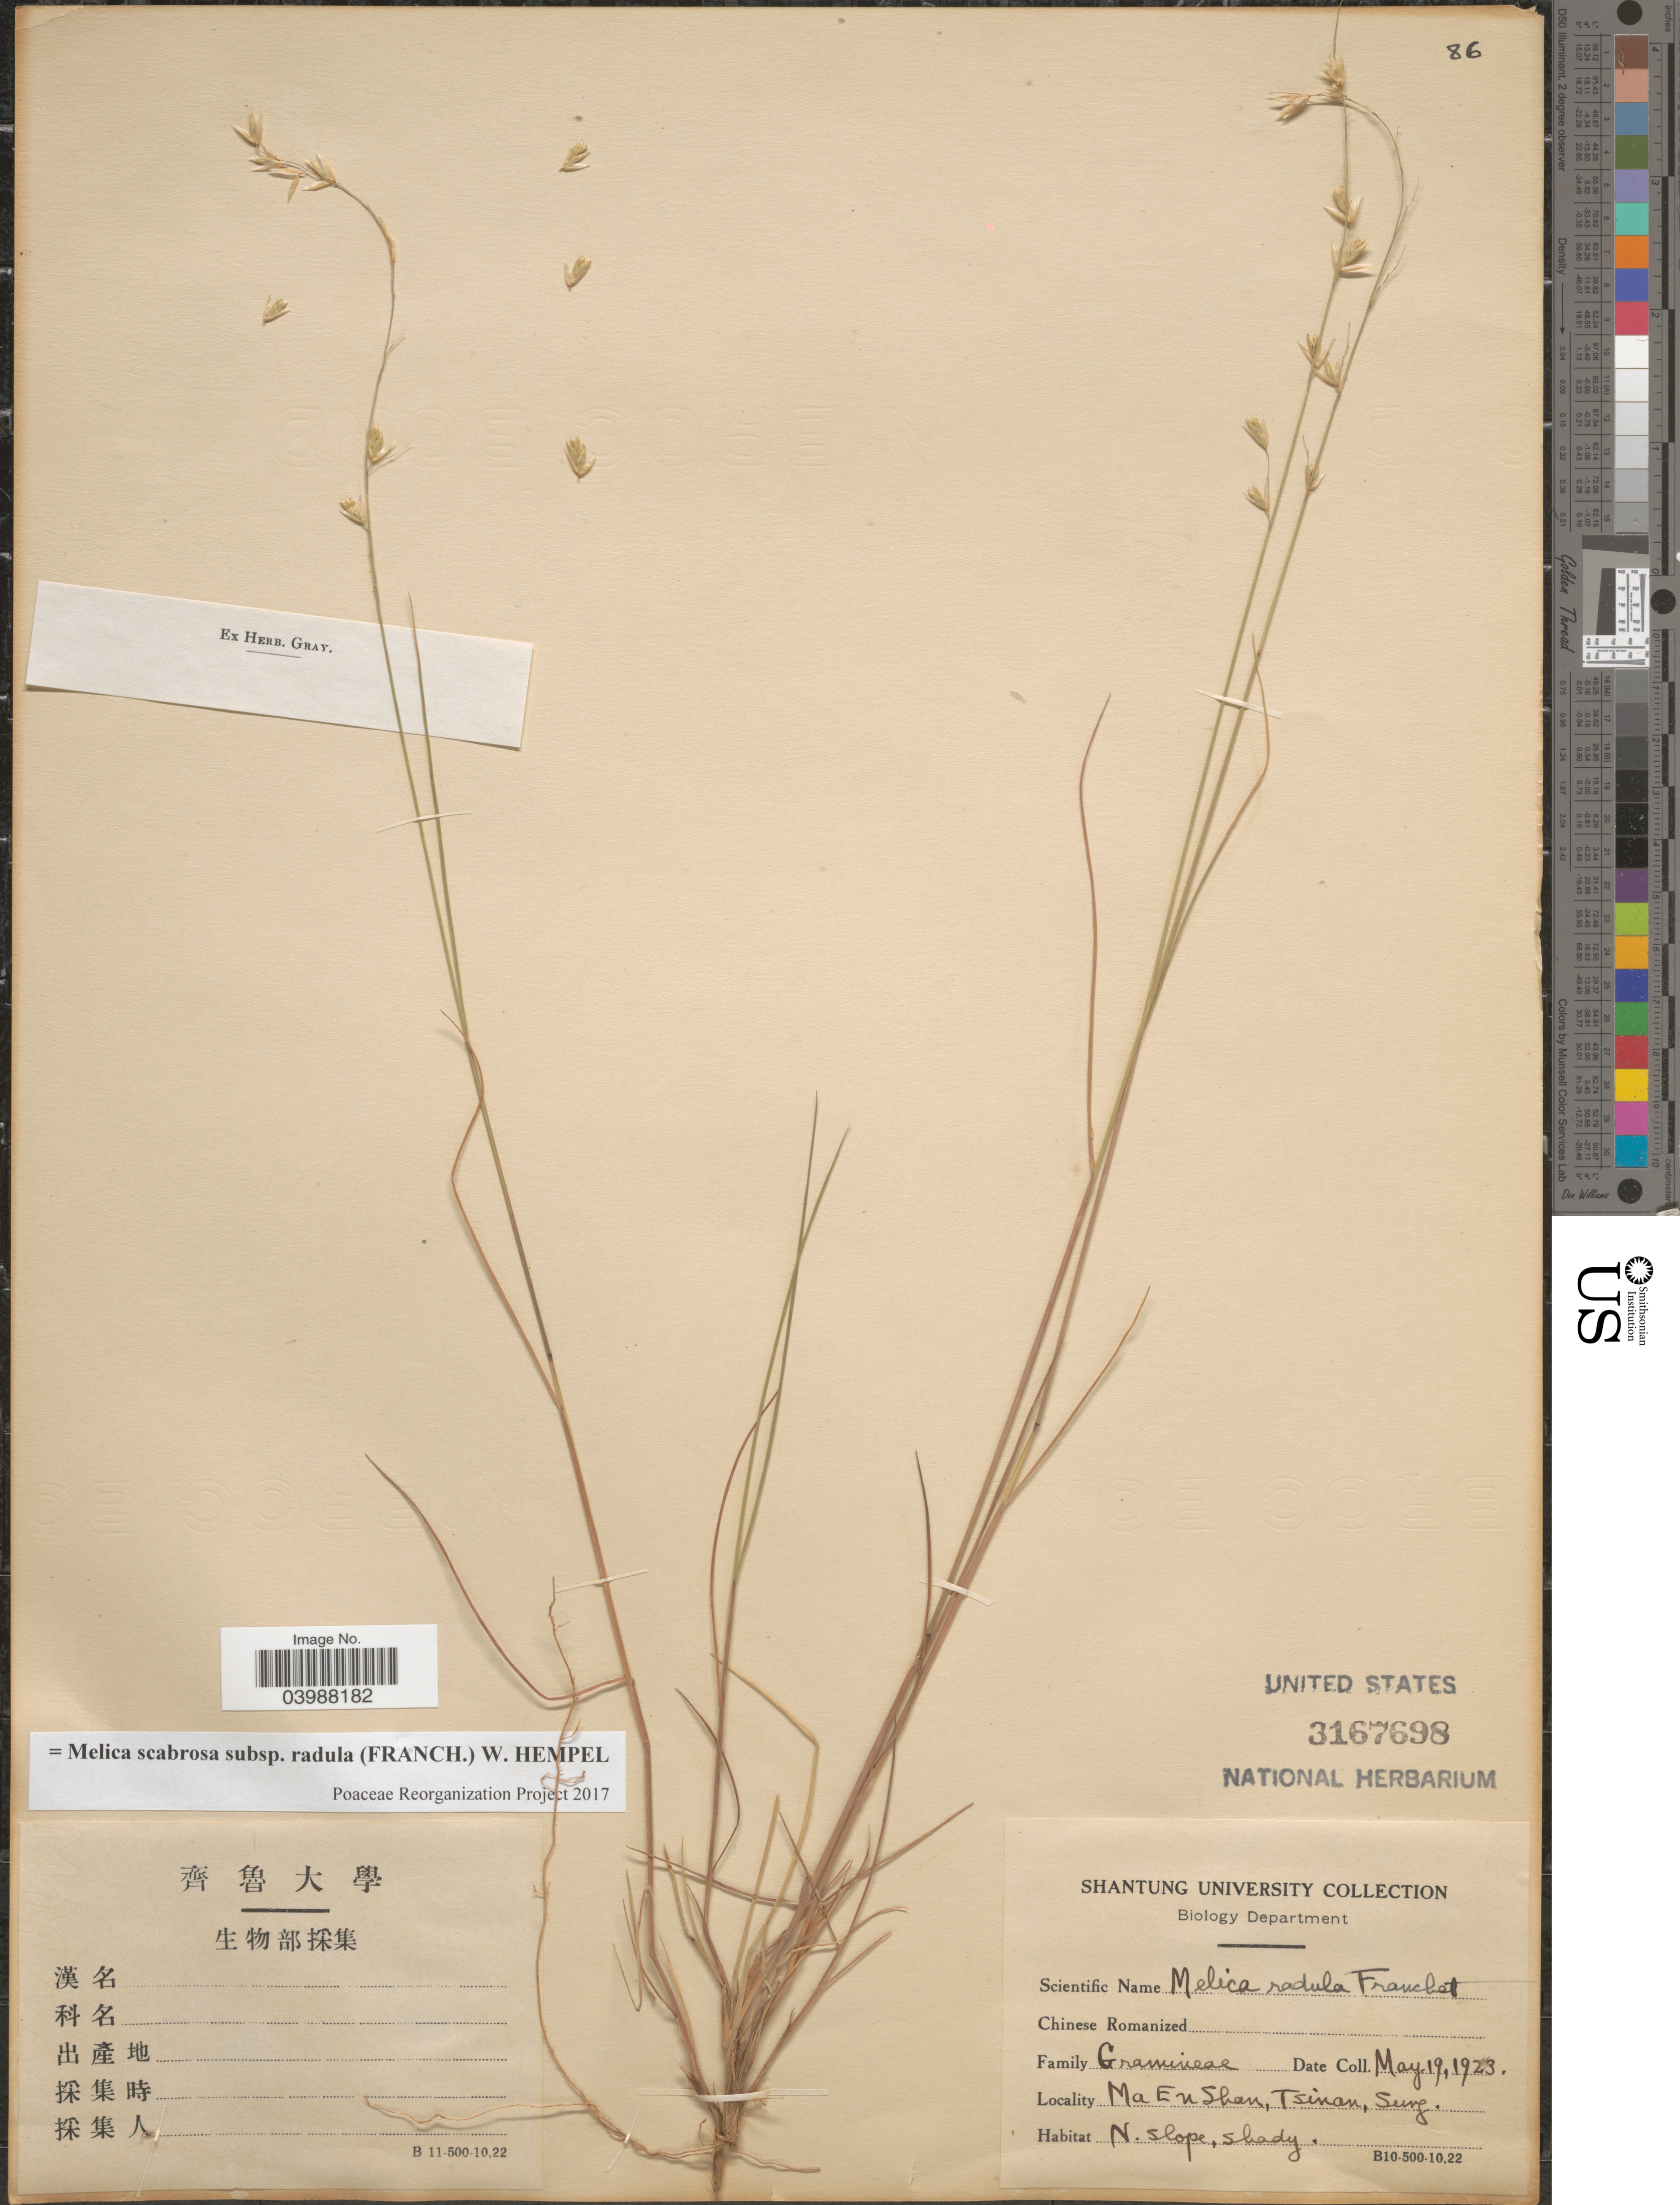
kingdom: Plantae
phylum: Tracheophyta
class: Liliopsida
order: Poales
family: Poaceae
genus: Melica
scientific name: Melica scabrosa subsp. radula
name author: (Franch.) W. Hempel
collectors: Shantung University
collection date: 1923-05-19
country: China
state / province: Shandong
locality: Ma En Shan, Tsinan, Sung. N. slope.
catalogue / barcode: US 3167698